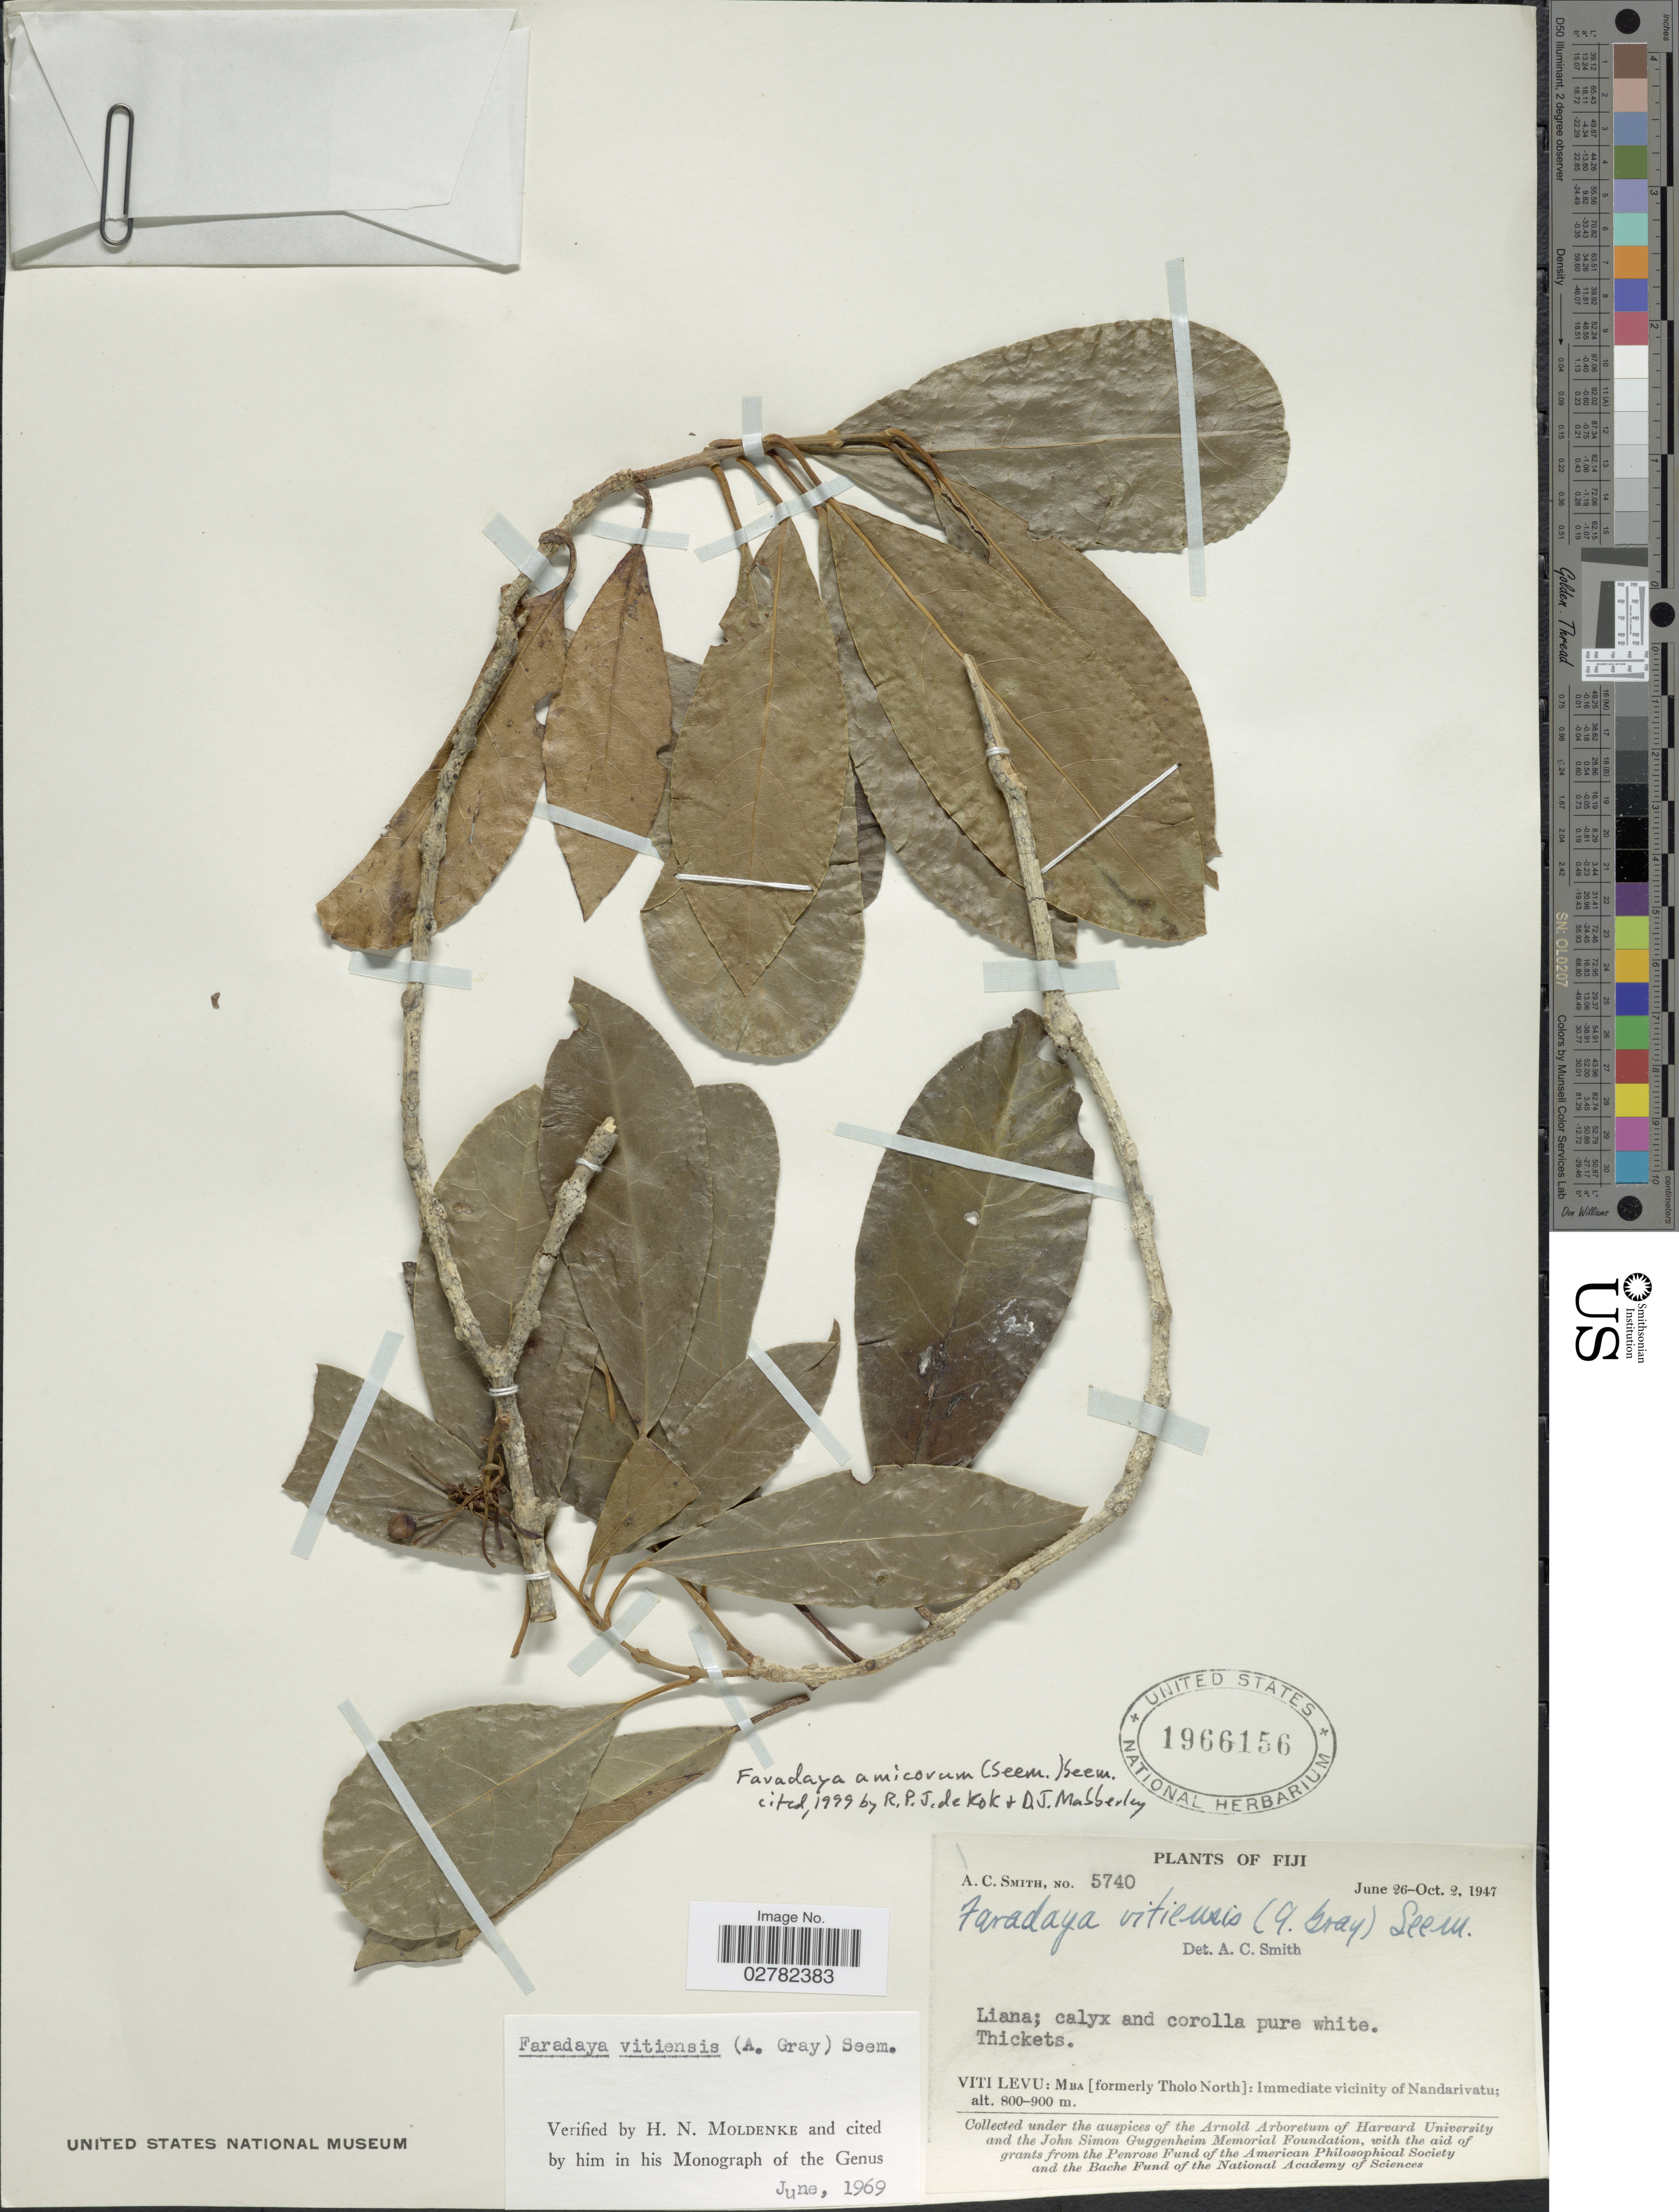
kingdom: Plantae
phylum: Tracheophyta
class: Magnoliopsida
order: Lamiales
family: Lamiaceae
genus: Faradaya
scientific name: Faradaya amicorum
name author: (Seem.) Seem.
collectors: A. C. Smith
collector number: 5740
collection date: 1947-06-26/1947-10-02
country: Fiji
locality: Viti Levu: Mba [formerly Tholo North]: Immediate vicinity of Nandarivatu.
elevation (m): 800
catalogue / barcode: US 1966156